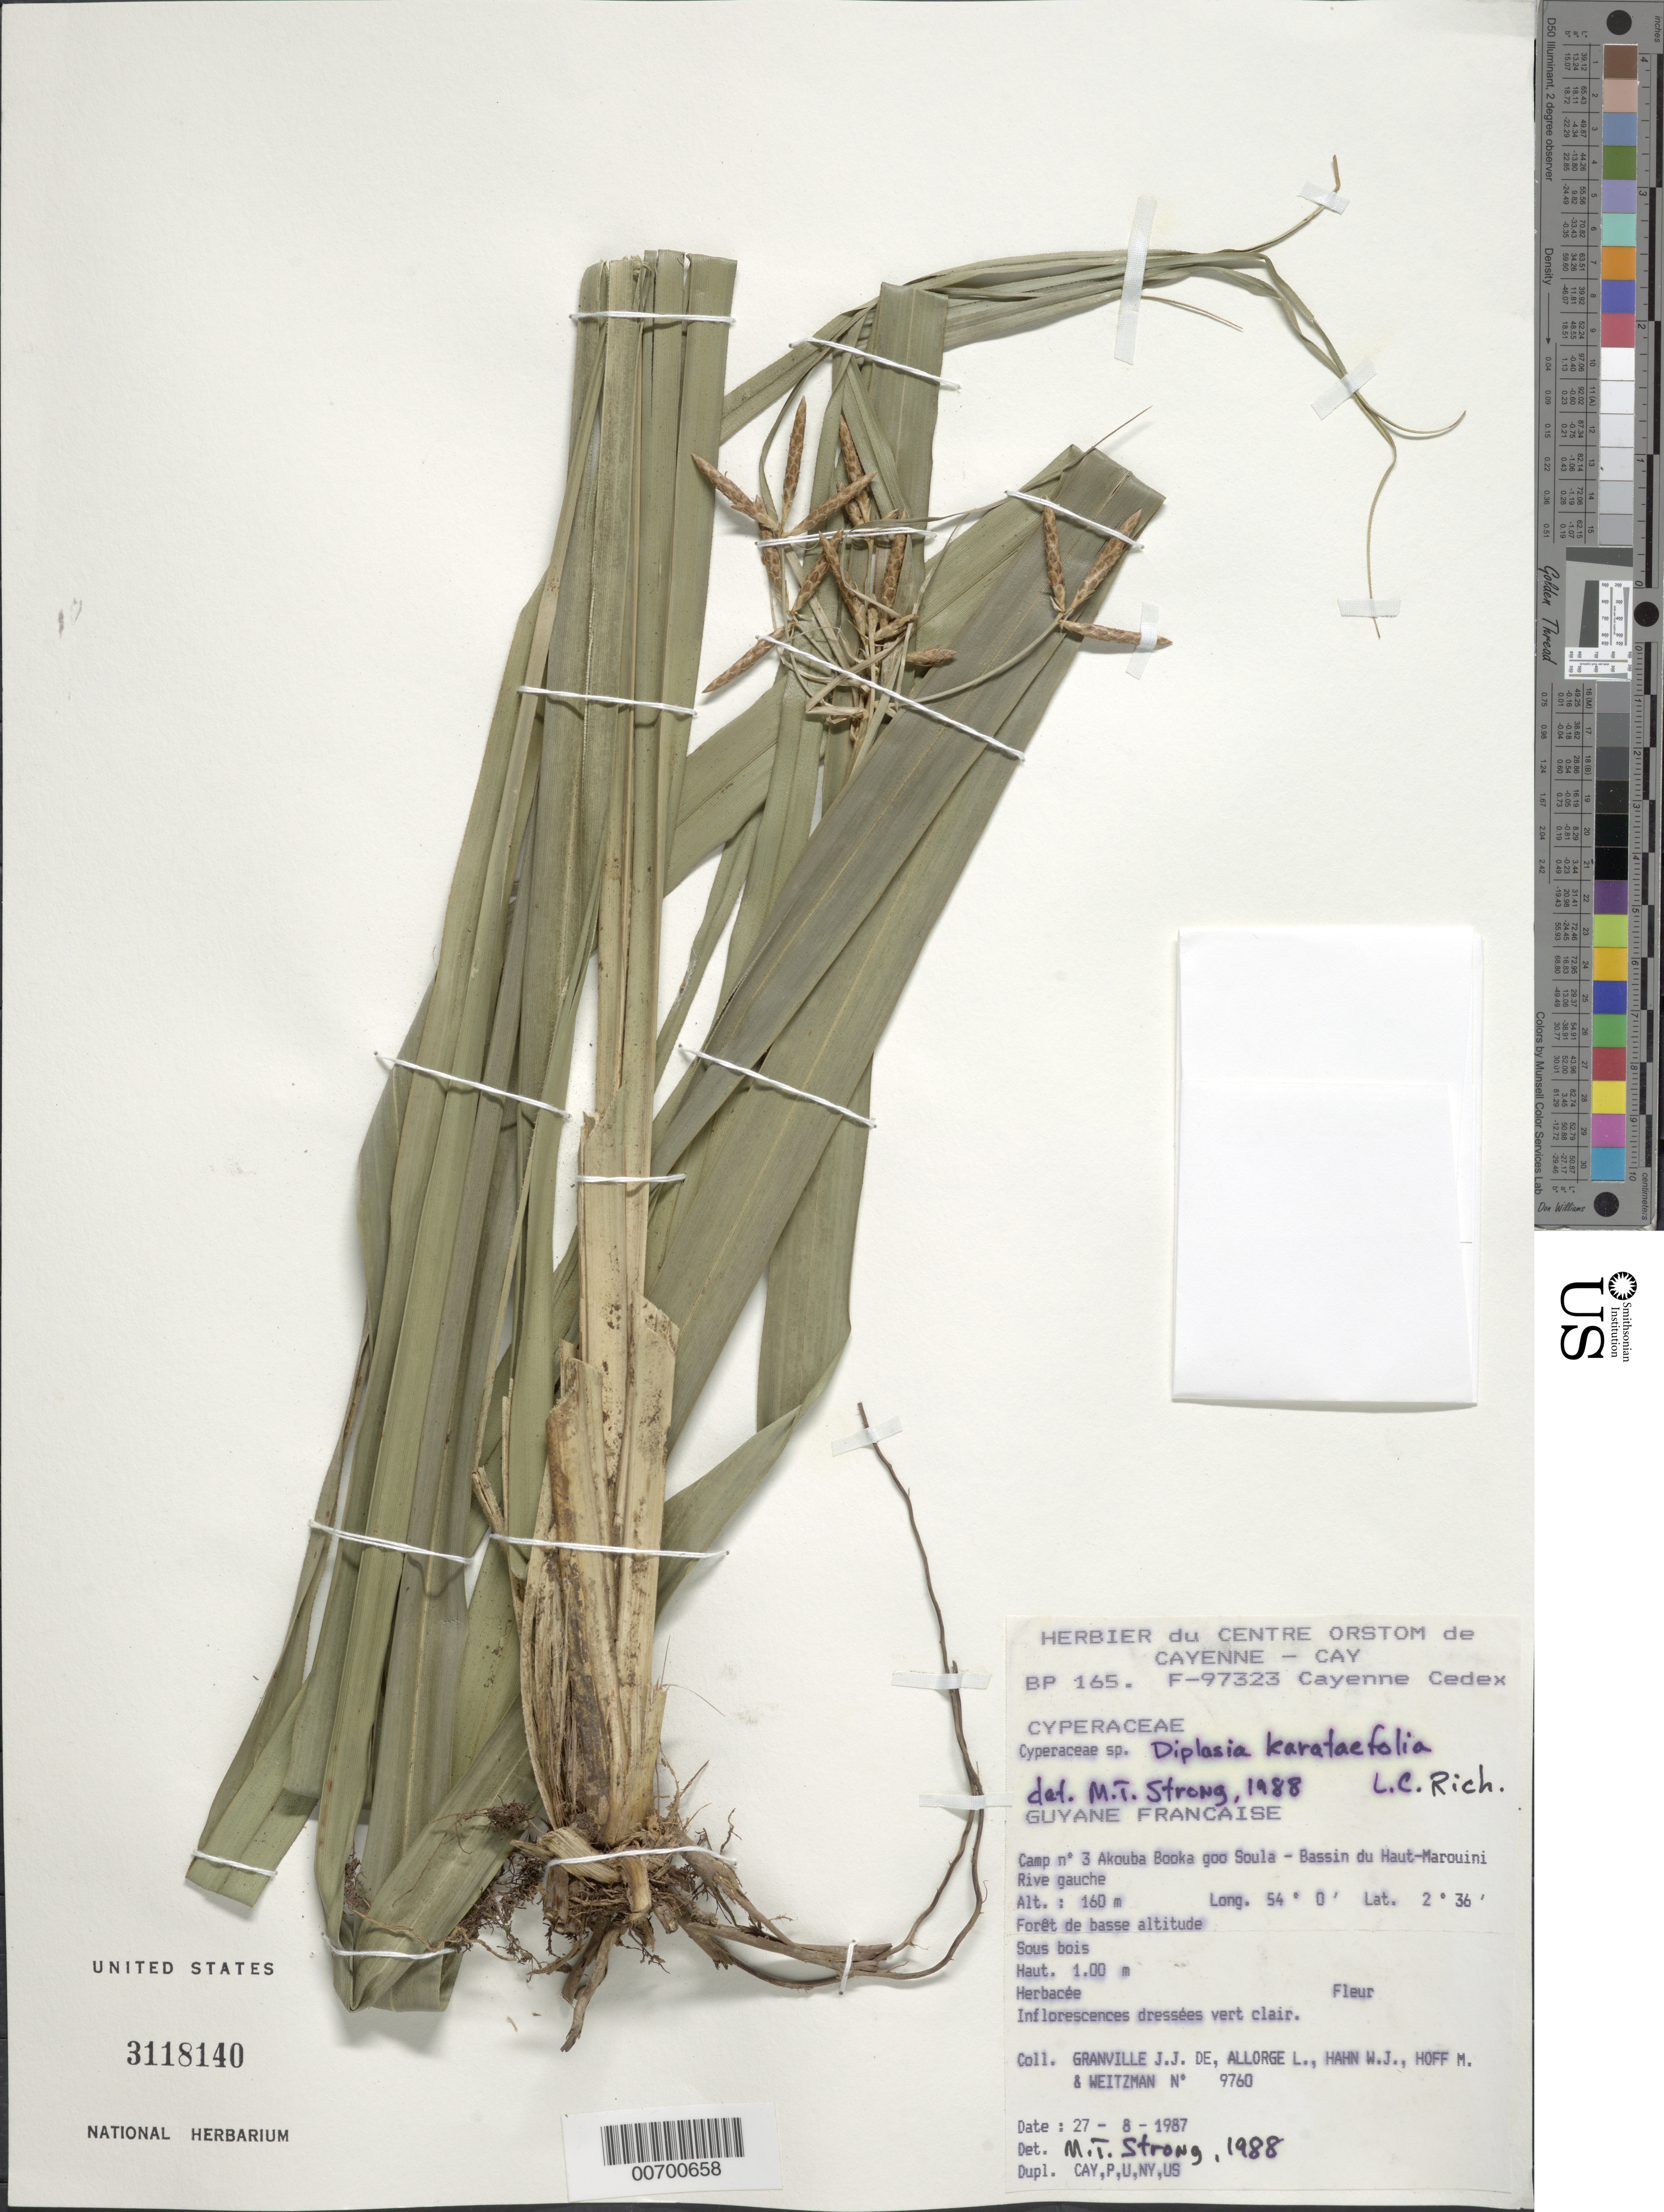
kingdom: Plantae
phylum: Tracheophyta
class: Liliopsida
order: Poales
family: Cyperaceae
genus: Diplasia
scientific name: Diplasia karatifolia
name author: Rich.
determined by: Strong, M. T., (US), Smithsonian Institution - National Museum of Natural History (UNITED STATES)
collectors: J.-J. de Granville, L. Allorge, W. J. Hahn, M. Hoff & A. L. Weitzman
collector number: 9760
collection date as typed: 27-Aug-87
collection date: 1987-08-27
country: French Guiana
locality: Akouba Booka goo Soula, Camp #3, Roche no. 1, Bassin du Haut-Marouini, 500 m au Sud-Ouest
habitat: Forêt de basse altitude.sous bois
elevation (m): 160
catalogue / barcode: US 3118140